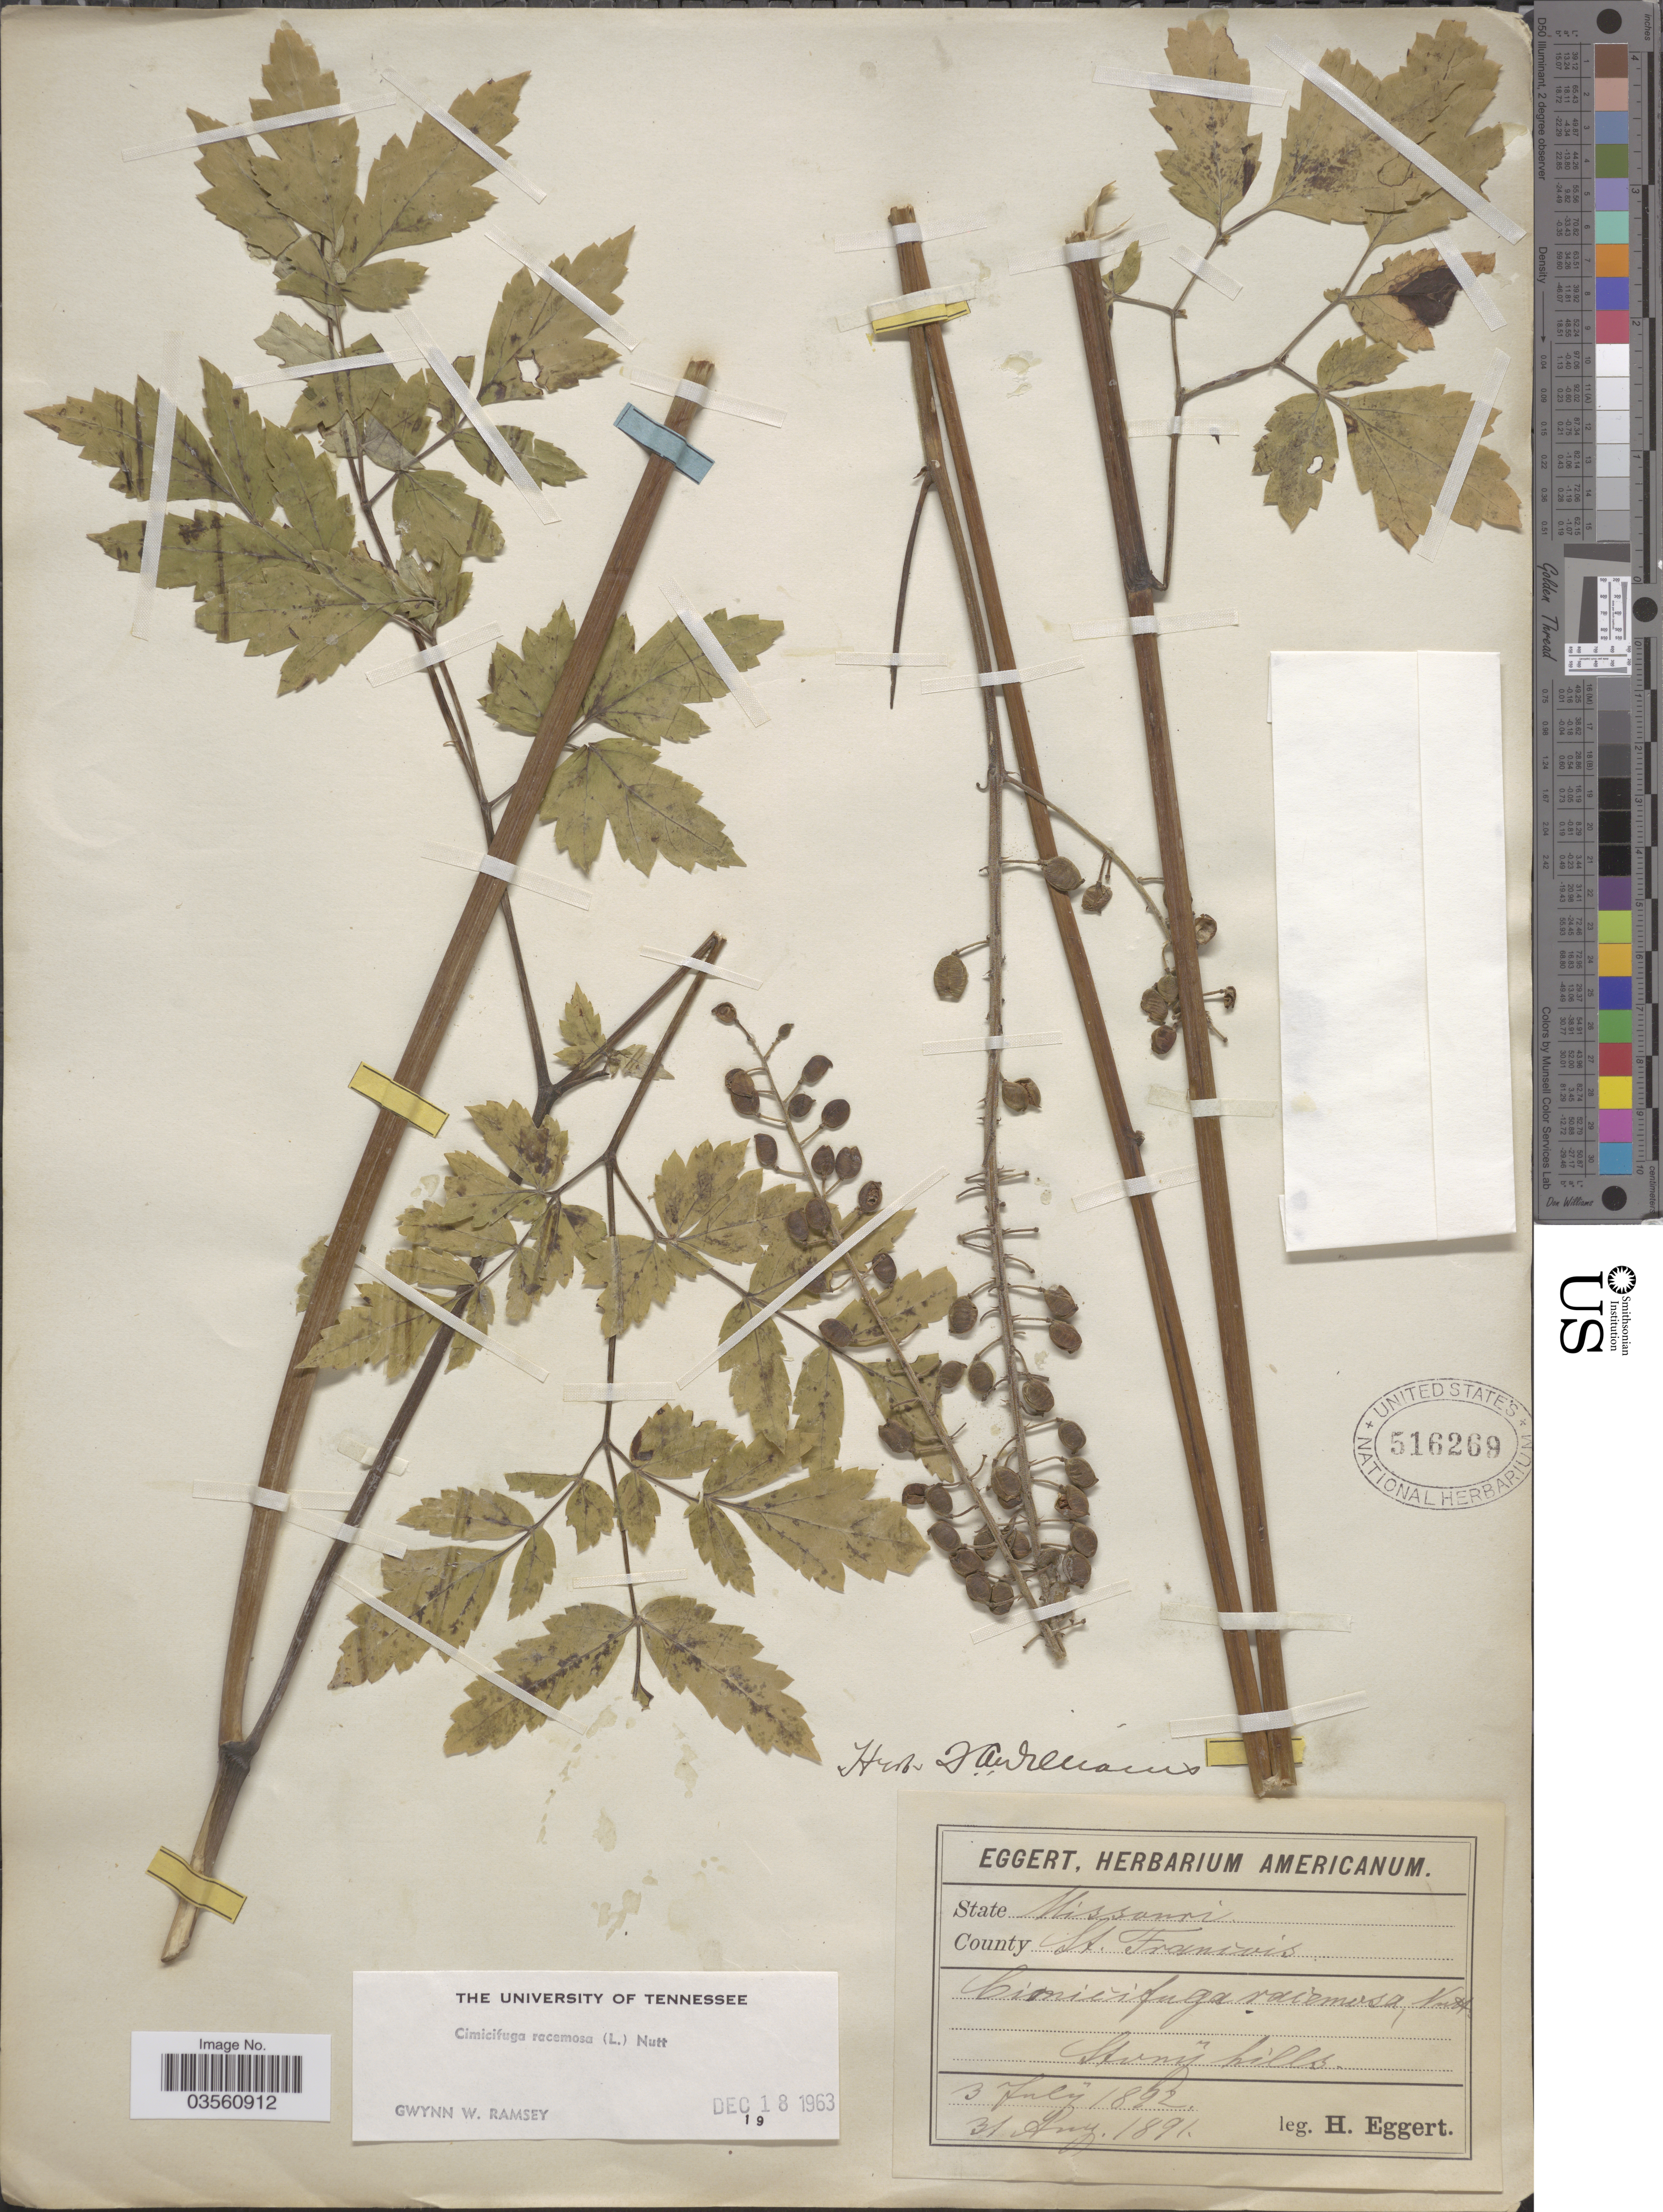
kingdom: Plantae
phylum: Tracheophyta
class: Magnoliopsida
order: Ranunculales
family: Ranunculaceae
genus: Actaea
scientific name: Actaea racemosa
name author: L.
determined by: Strong, M. T., (US), Smithsonian Institution - National Museum of Natural History (UNITED STATES)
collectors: H. Eggert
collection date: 1891-08-31/1892-07-03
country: United States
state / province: Missouri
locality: County St. Francois.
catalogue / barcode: US 516269